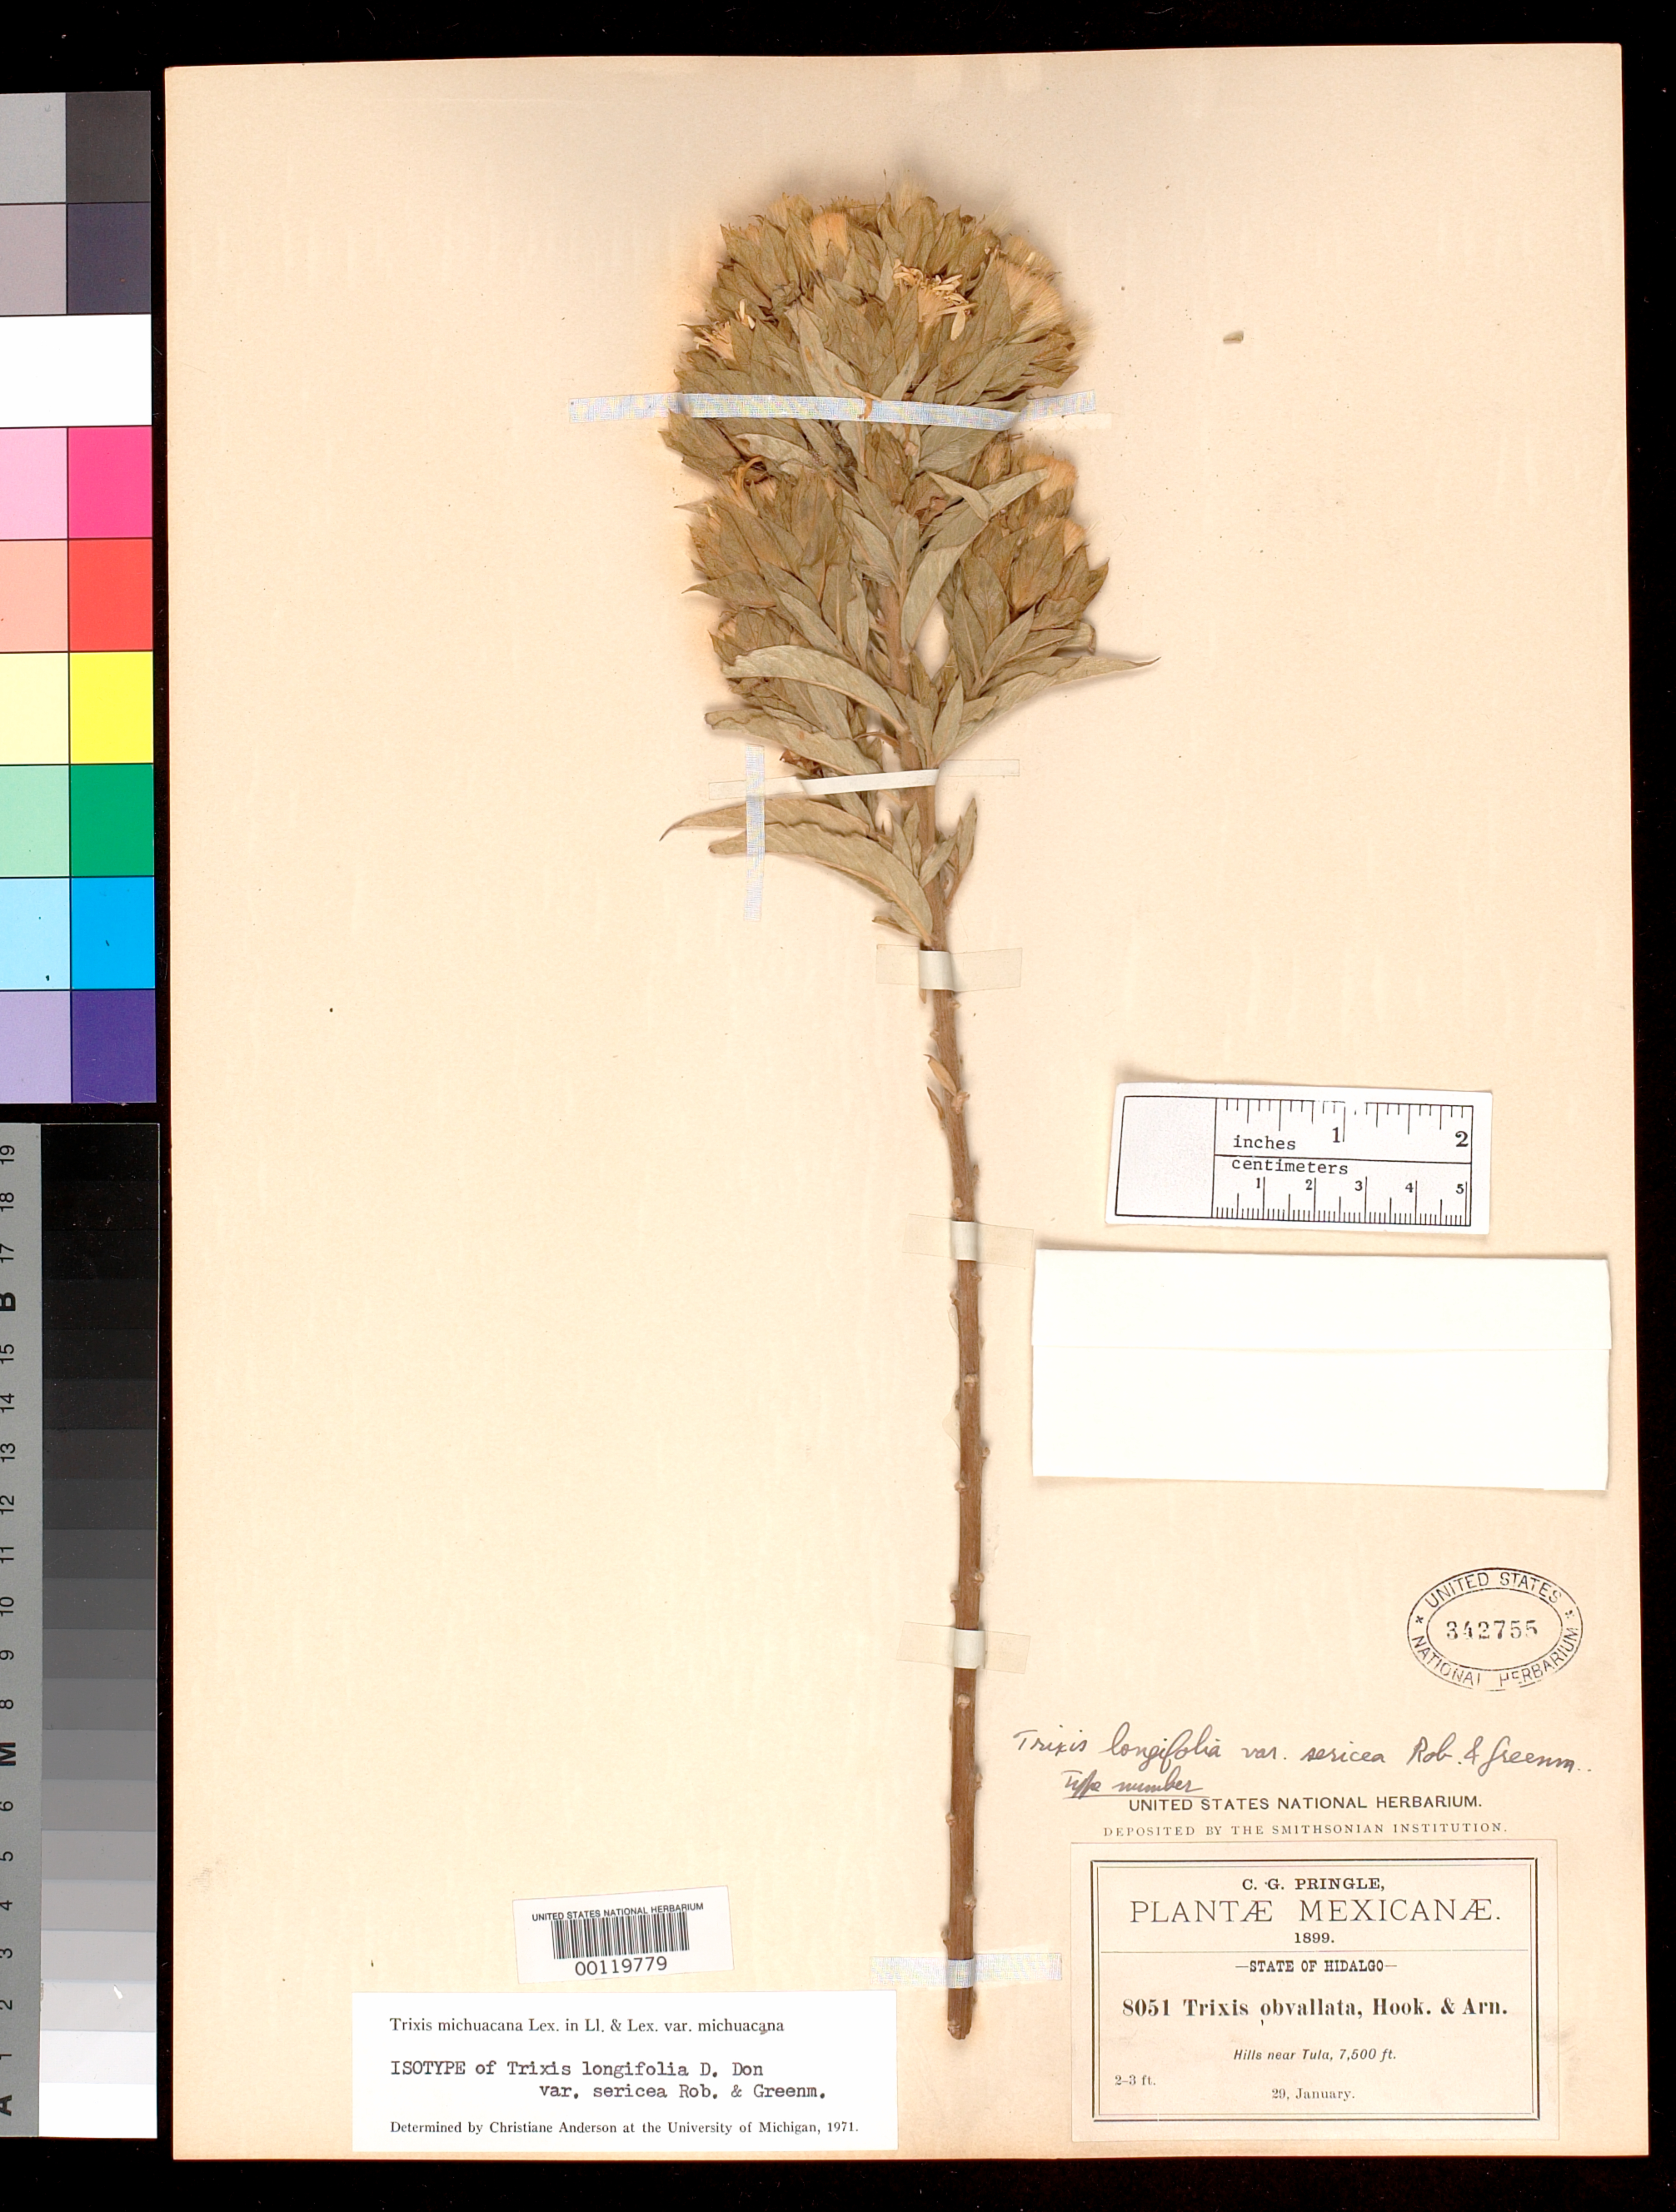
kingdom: Plantae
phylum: Tracheophyta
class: Magnoliopsida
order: Asterales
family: Asteraceae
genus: Trixis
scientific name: Trixis longifolia var. sericea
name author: B.L. Rob. & Greenm.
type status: Isotype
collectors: C. G. Pringle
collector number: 8051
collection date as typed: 29 Jan 1899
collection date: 1899-01-29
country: Mexico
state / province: Hidalgo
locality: Hills near Tula.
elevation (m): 2300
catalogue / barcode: US 342755